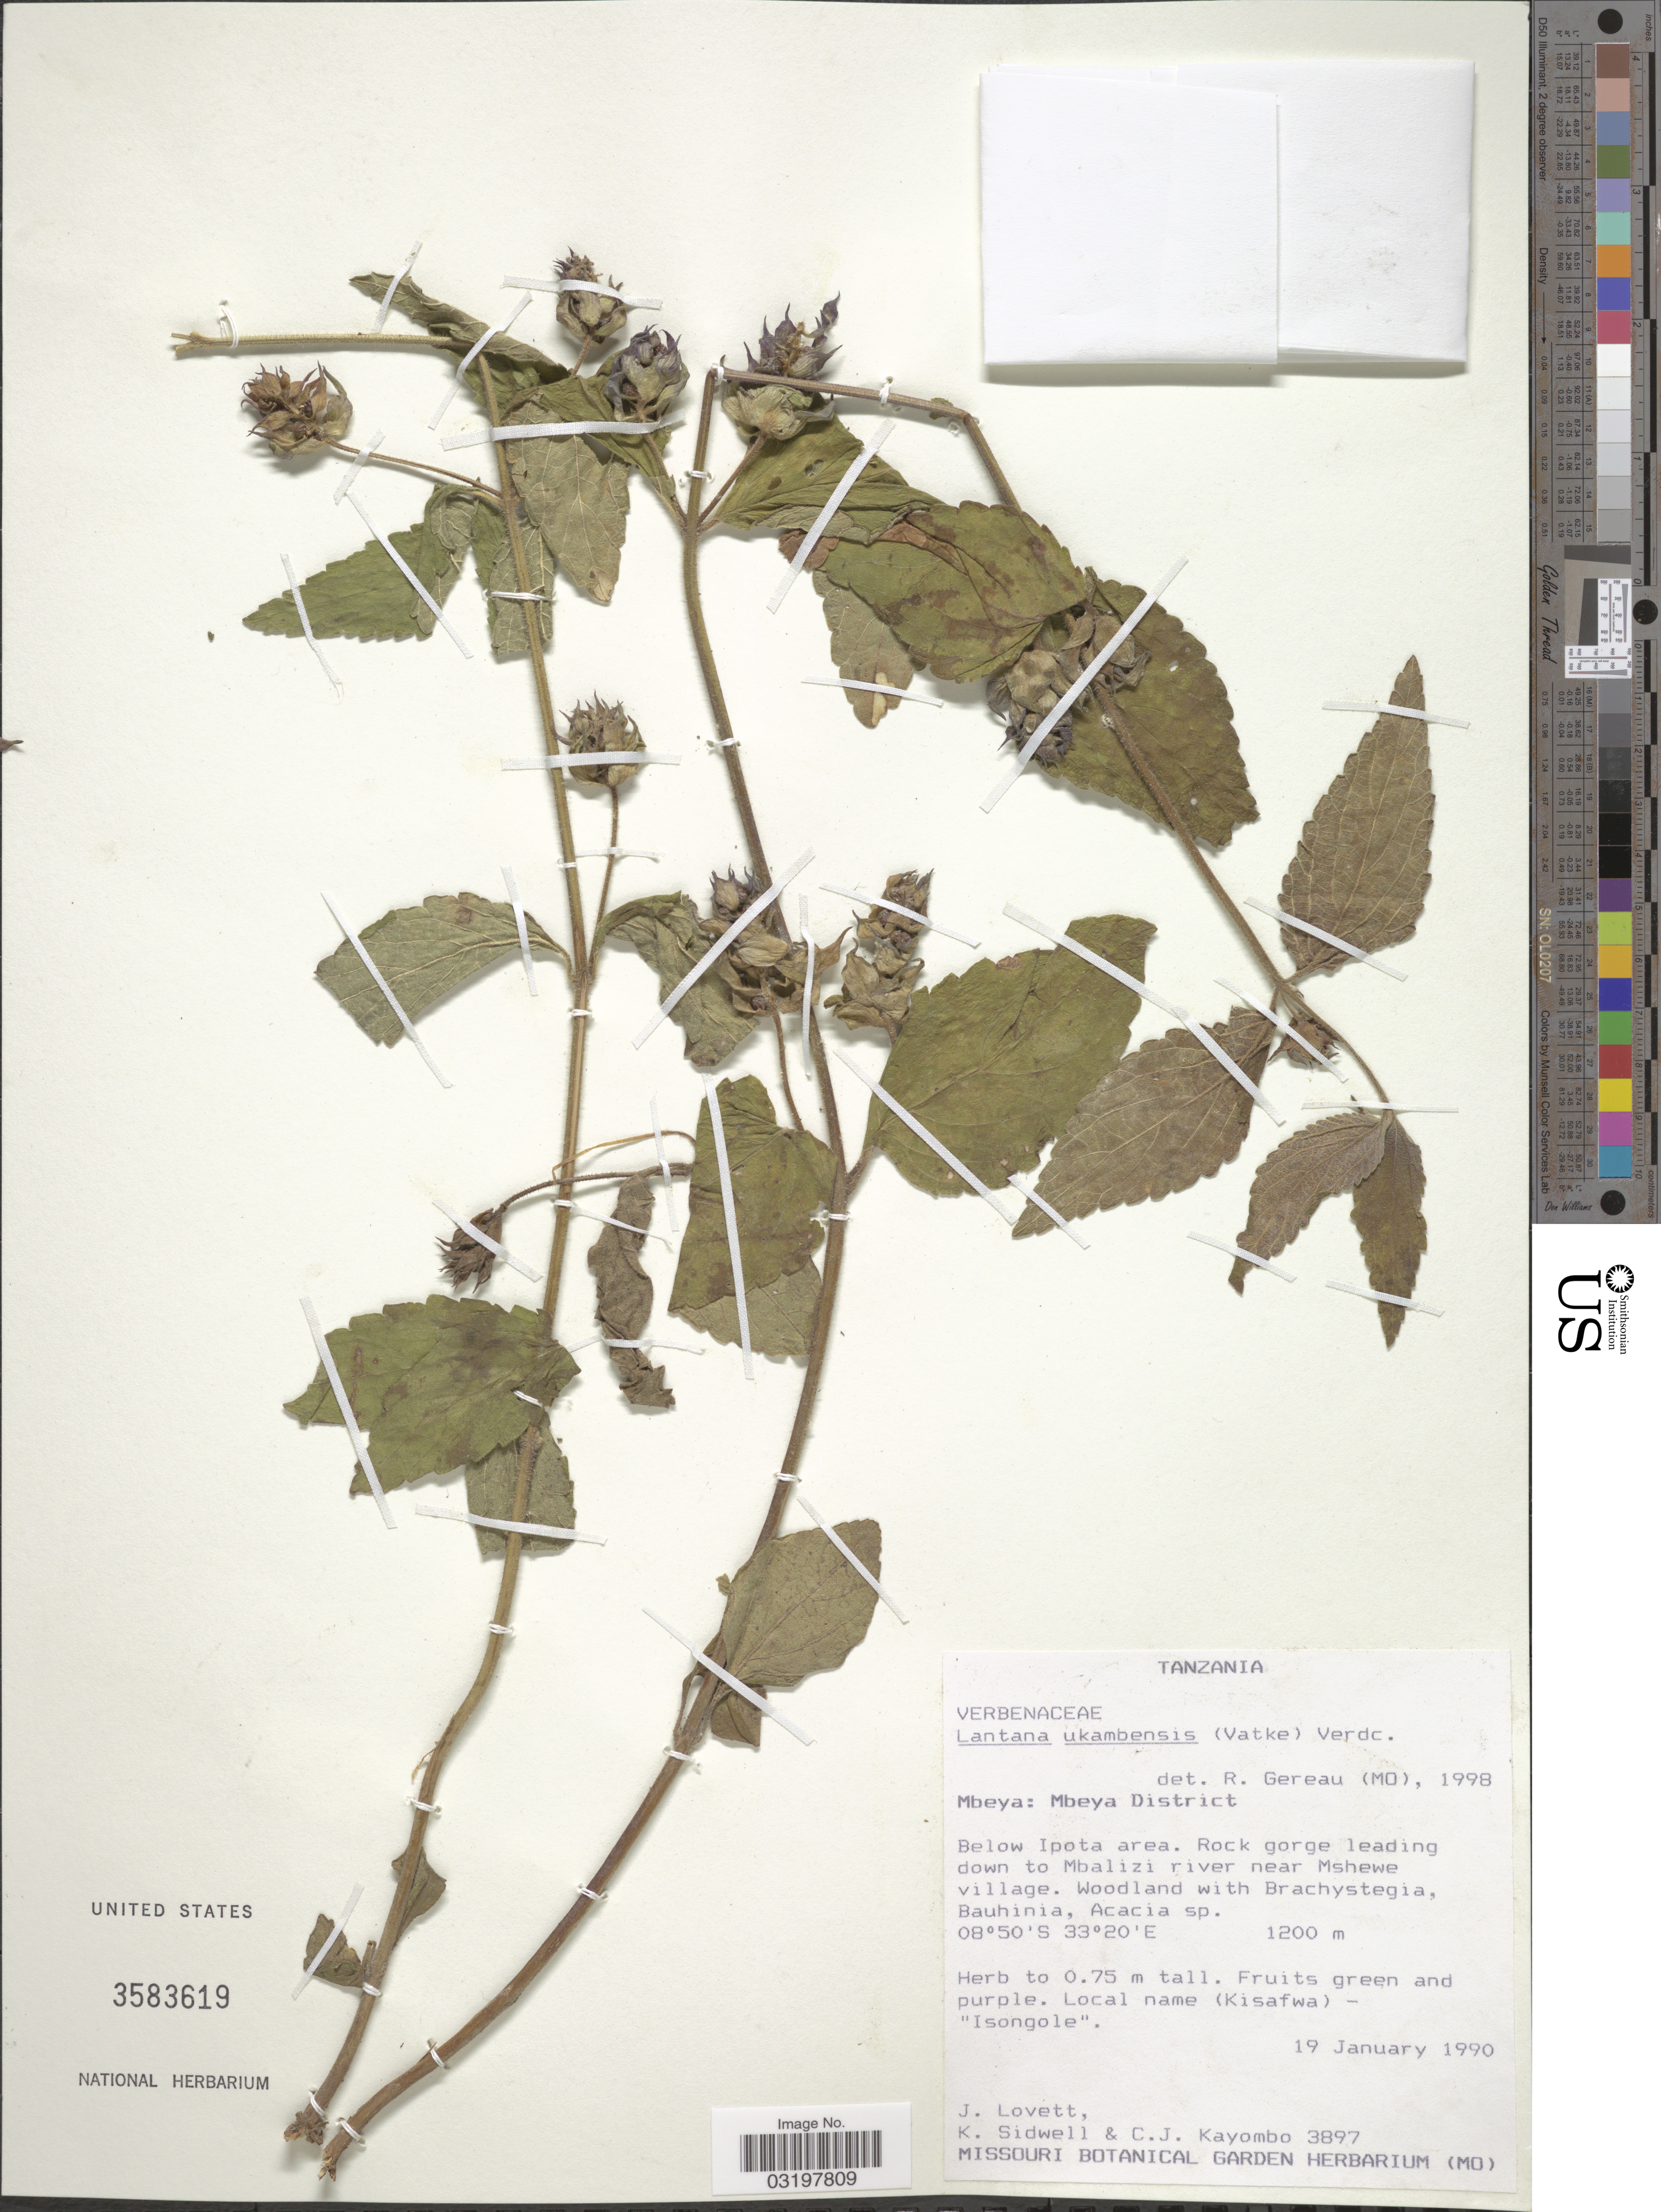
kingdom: Plantae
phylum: Tracheophyta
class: Magnoliopsida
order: Lamiales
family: Verbenaceae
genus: Lantana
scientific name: Lantana ukambensis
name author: (Vatke) Verdc.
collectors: J. Lovett, K. Sidwell & C. Kayombo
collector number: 3897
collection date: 1990-01-19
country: Tanzania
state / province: Mbeya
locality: Mbeya District, Below Ipota area. Rock gorge leading down to Mbalizi river near Mshewe village.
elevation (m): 1200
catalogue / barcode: US 3583619